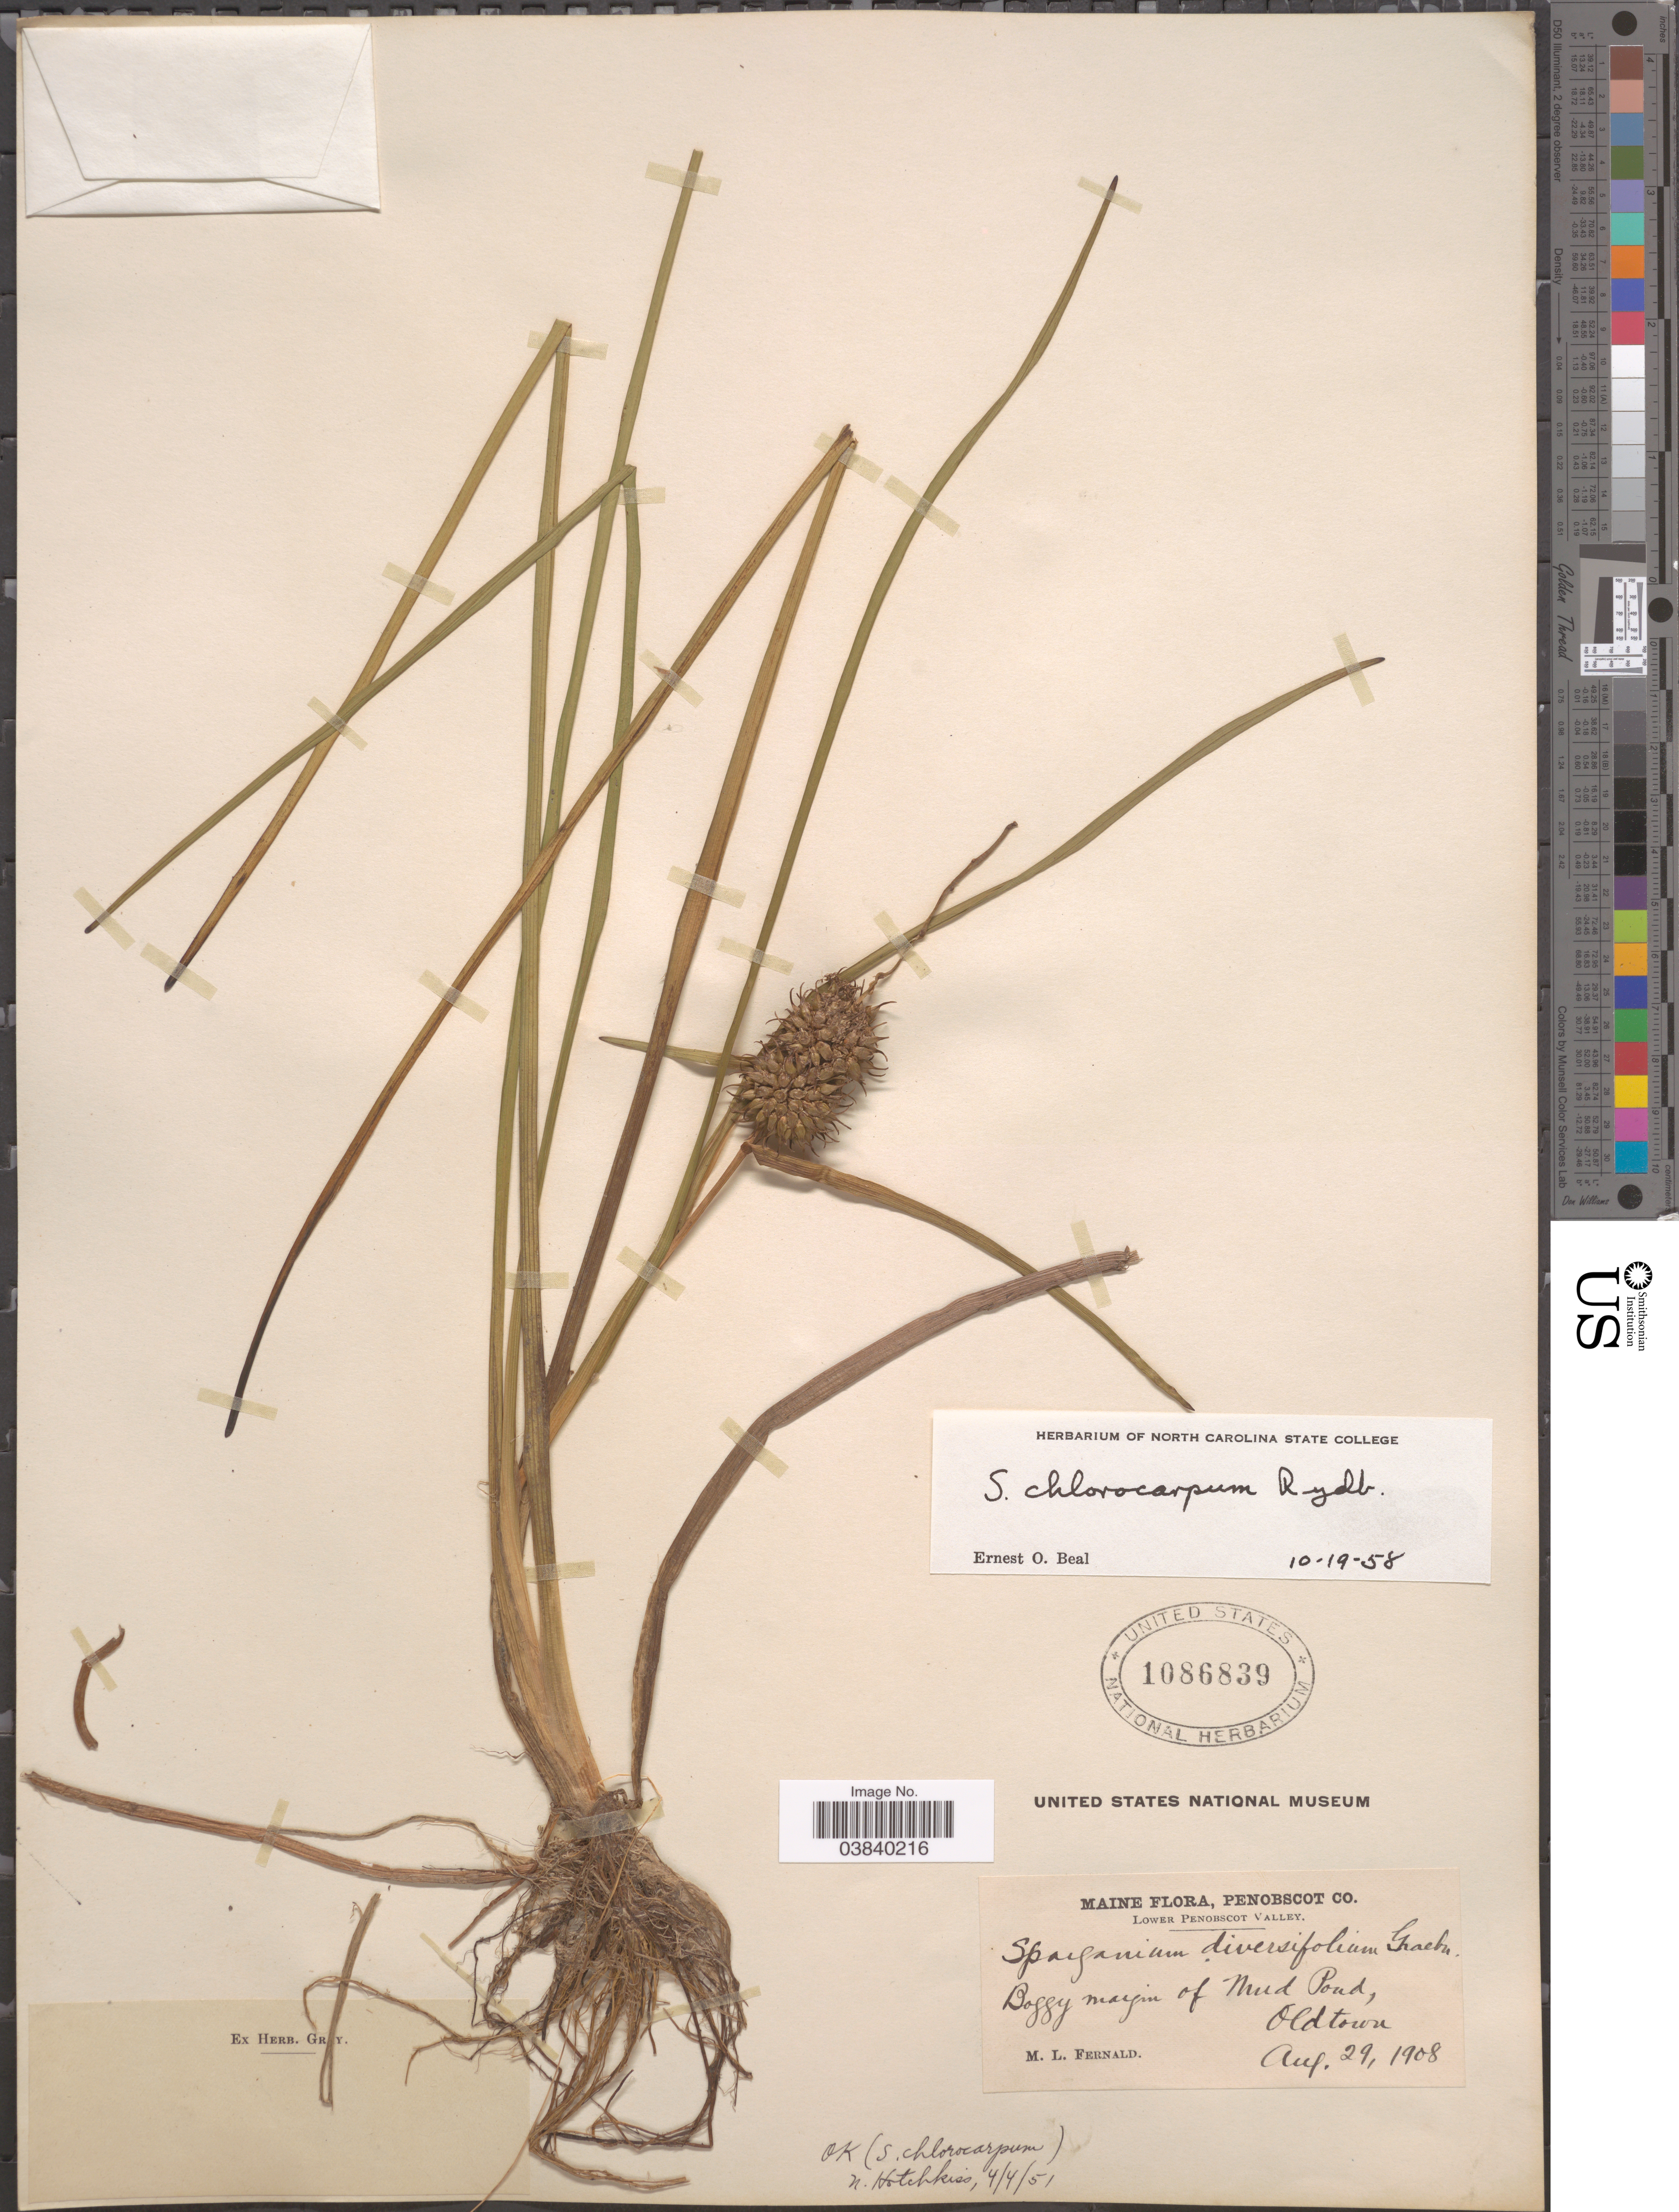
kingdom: Plantae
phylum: Tracheophyta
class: Liliopsida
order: Poales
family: Typhaceae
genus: Sparganium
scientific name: Sparganium chlorocarpum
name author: Rydb.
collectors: M. L. Fernald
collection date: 1908-08-29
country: United States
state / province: Maine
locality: Penobscot Co. Lower Penobscot Valley. Boggy magin of Mud Pond, Oldtown.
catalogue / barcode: US 1086839